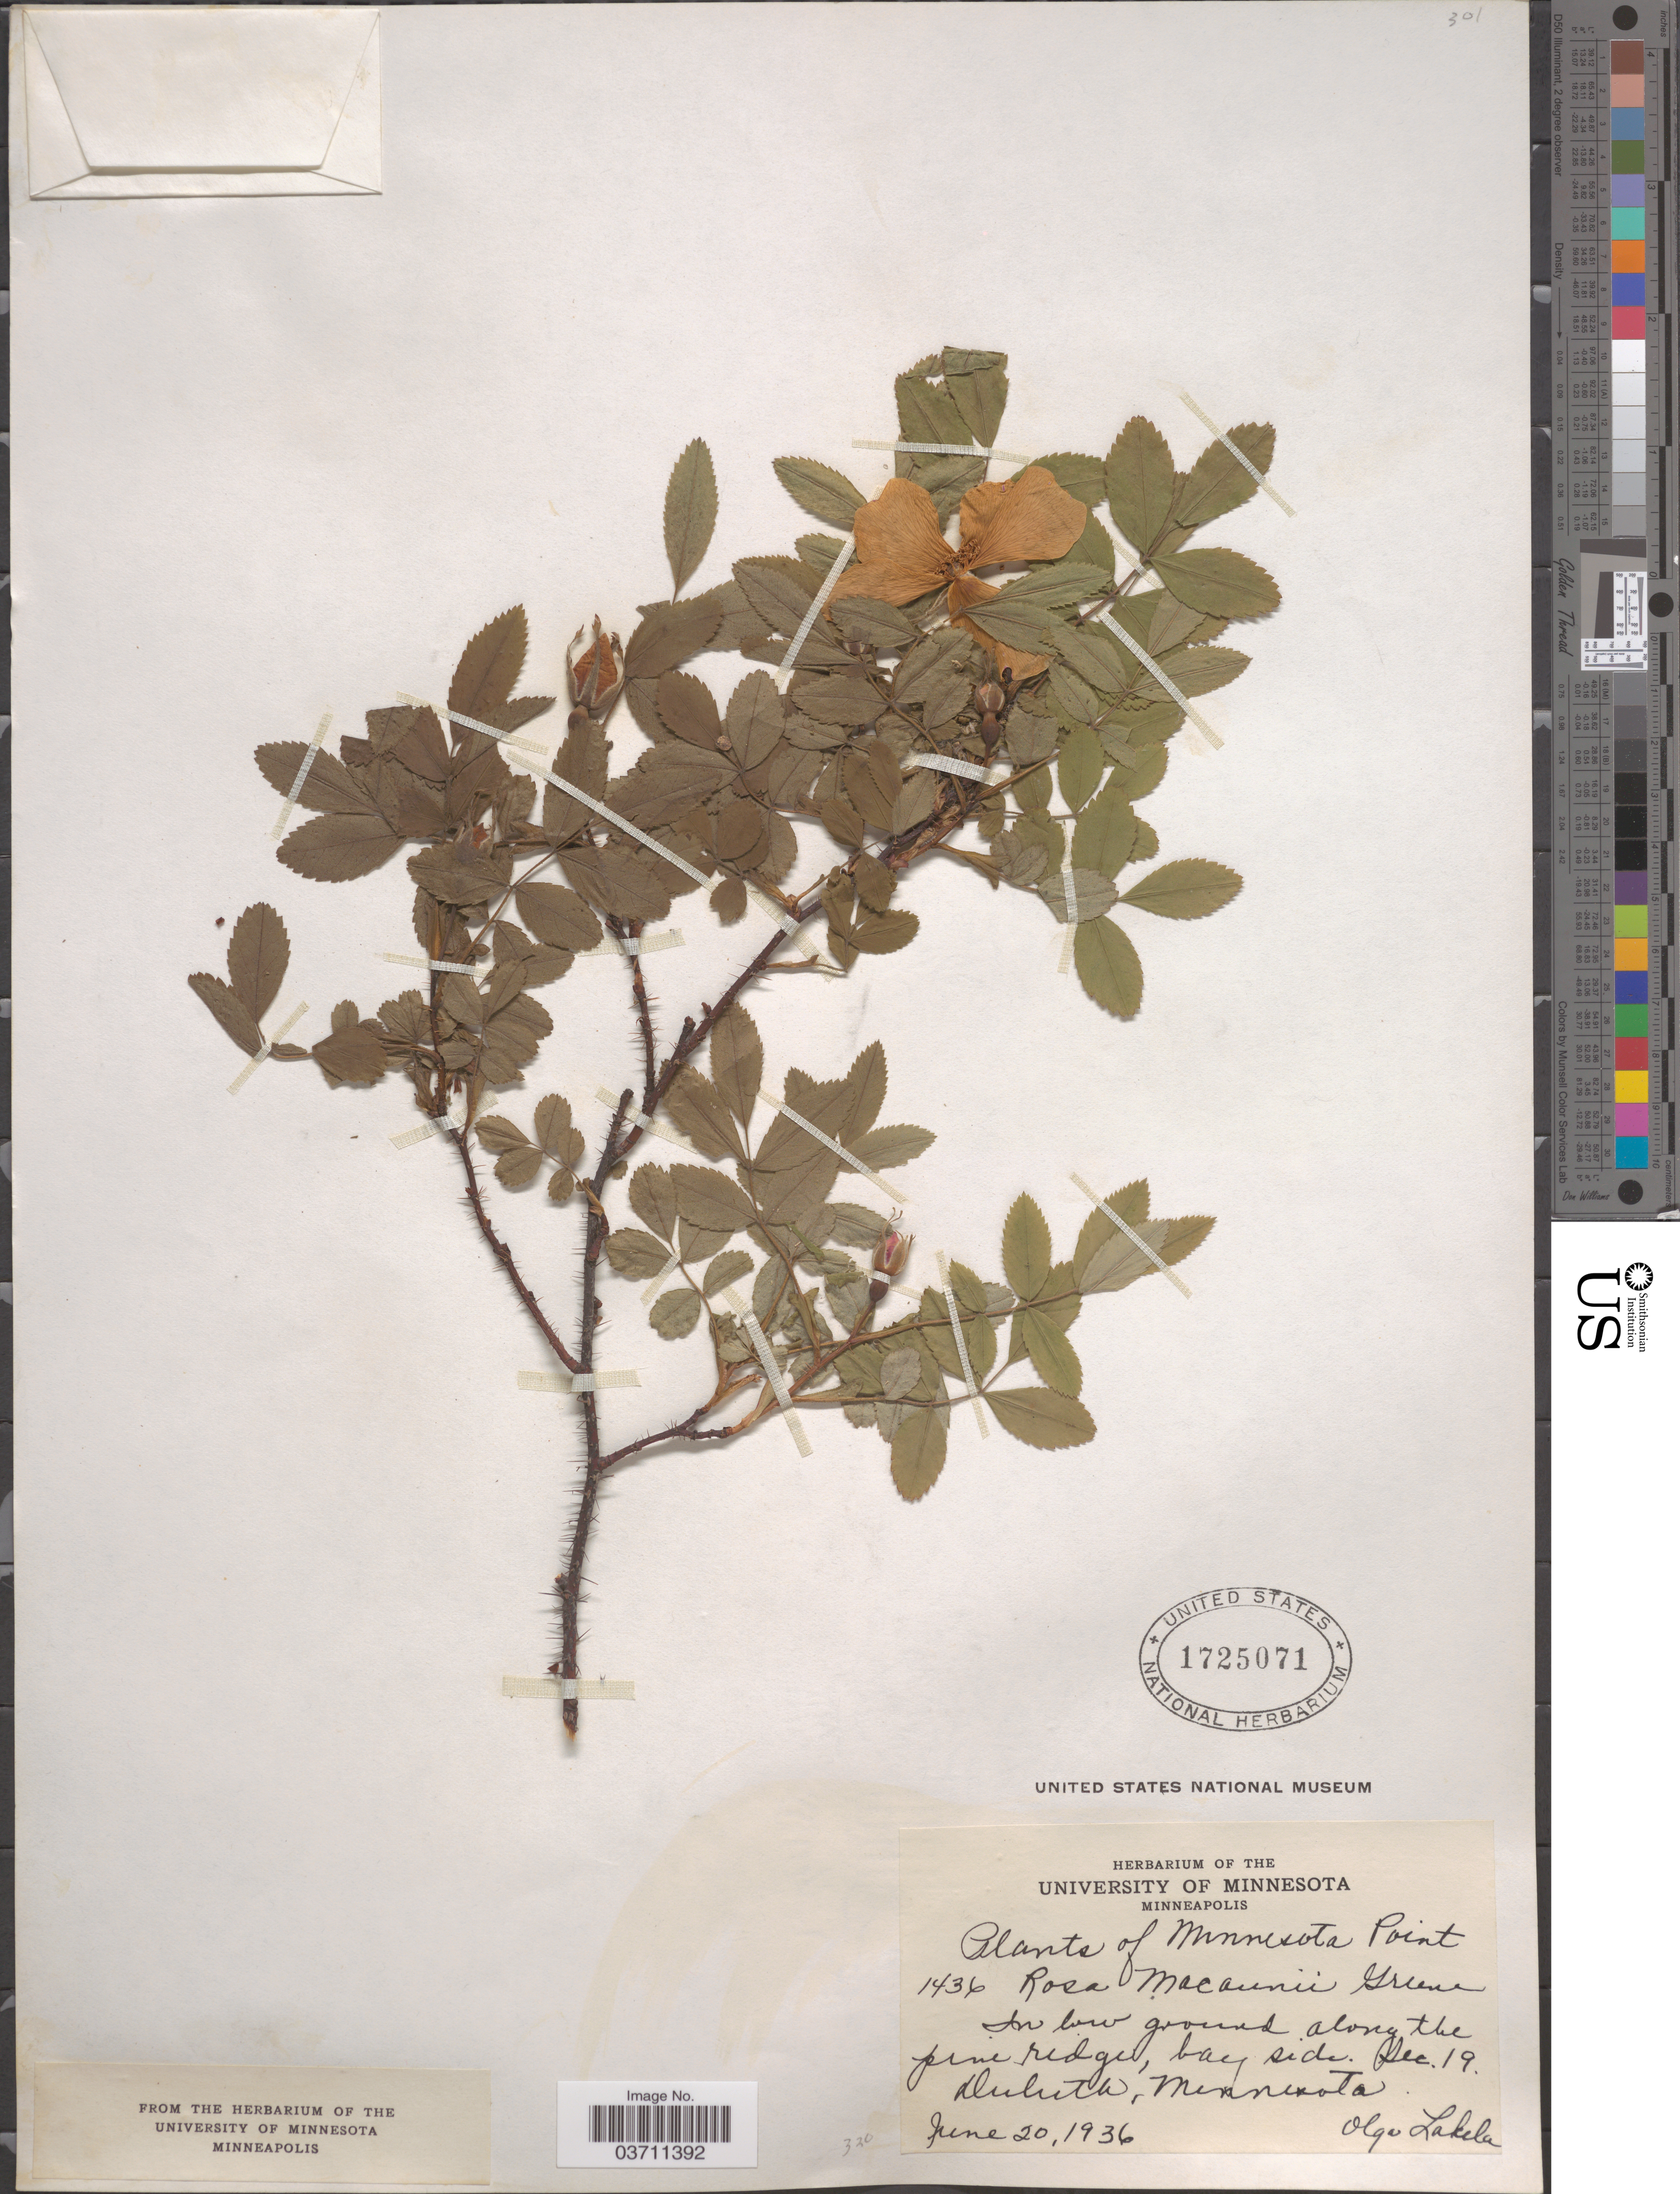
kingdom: Plantae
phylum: Tracheophyta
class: Magnoliopsida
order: Rosales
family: Rosaceae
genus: Rosa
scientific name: Rosa macounii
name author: Greene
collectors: O. K. Lakela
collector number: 1436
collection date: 1936-06-20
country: United States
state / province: Minnesota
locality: Along the pine ridge, bay side. Sec. 19. Duluth.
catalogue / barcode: US 1725071